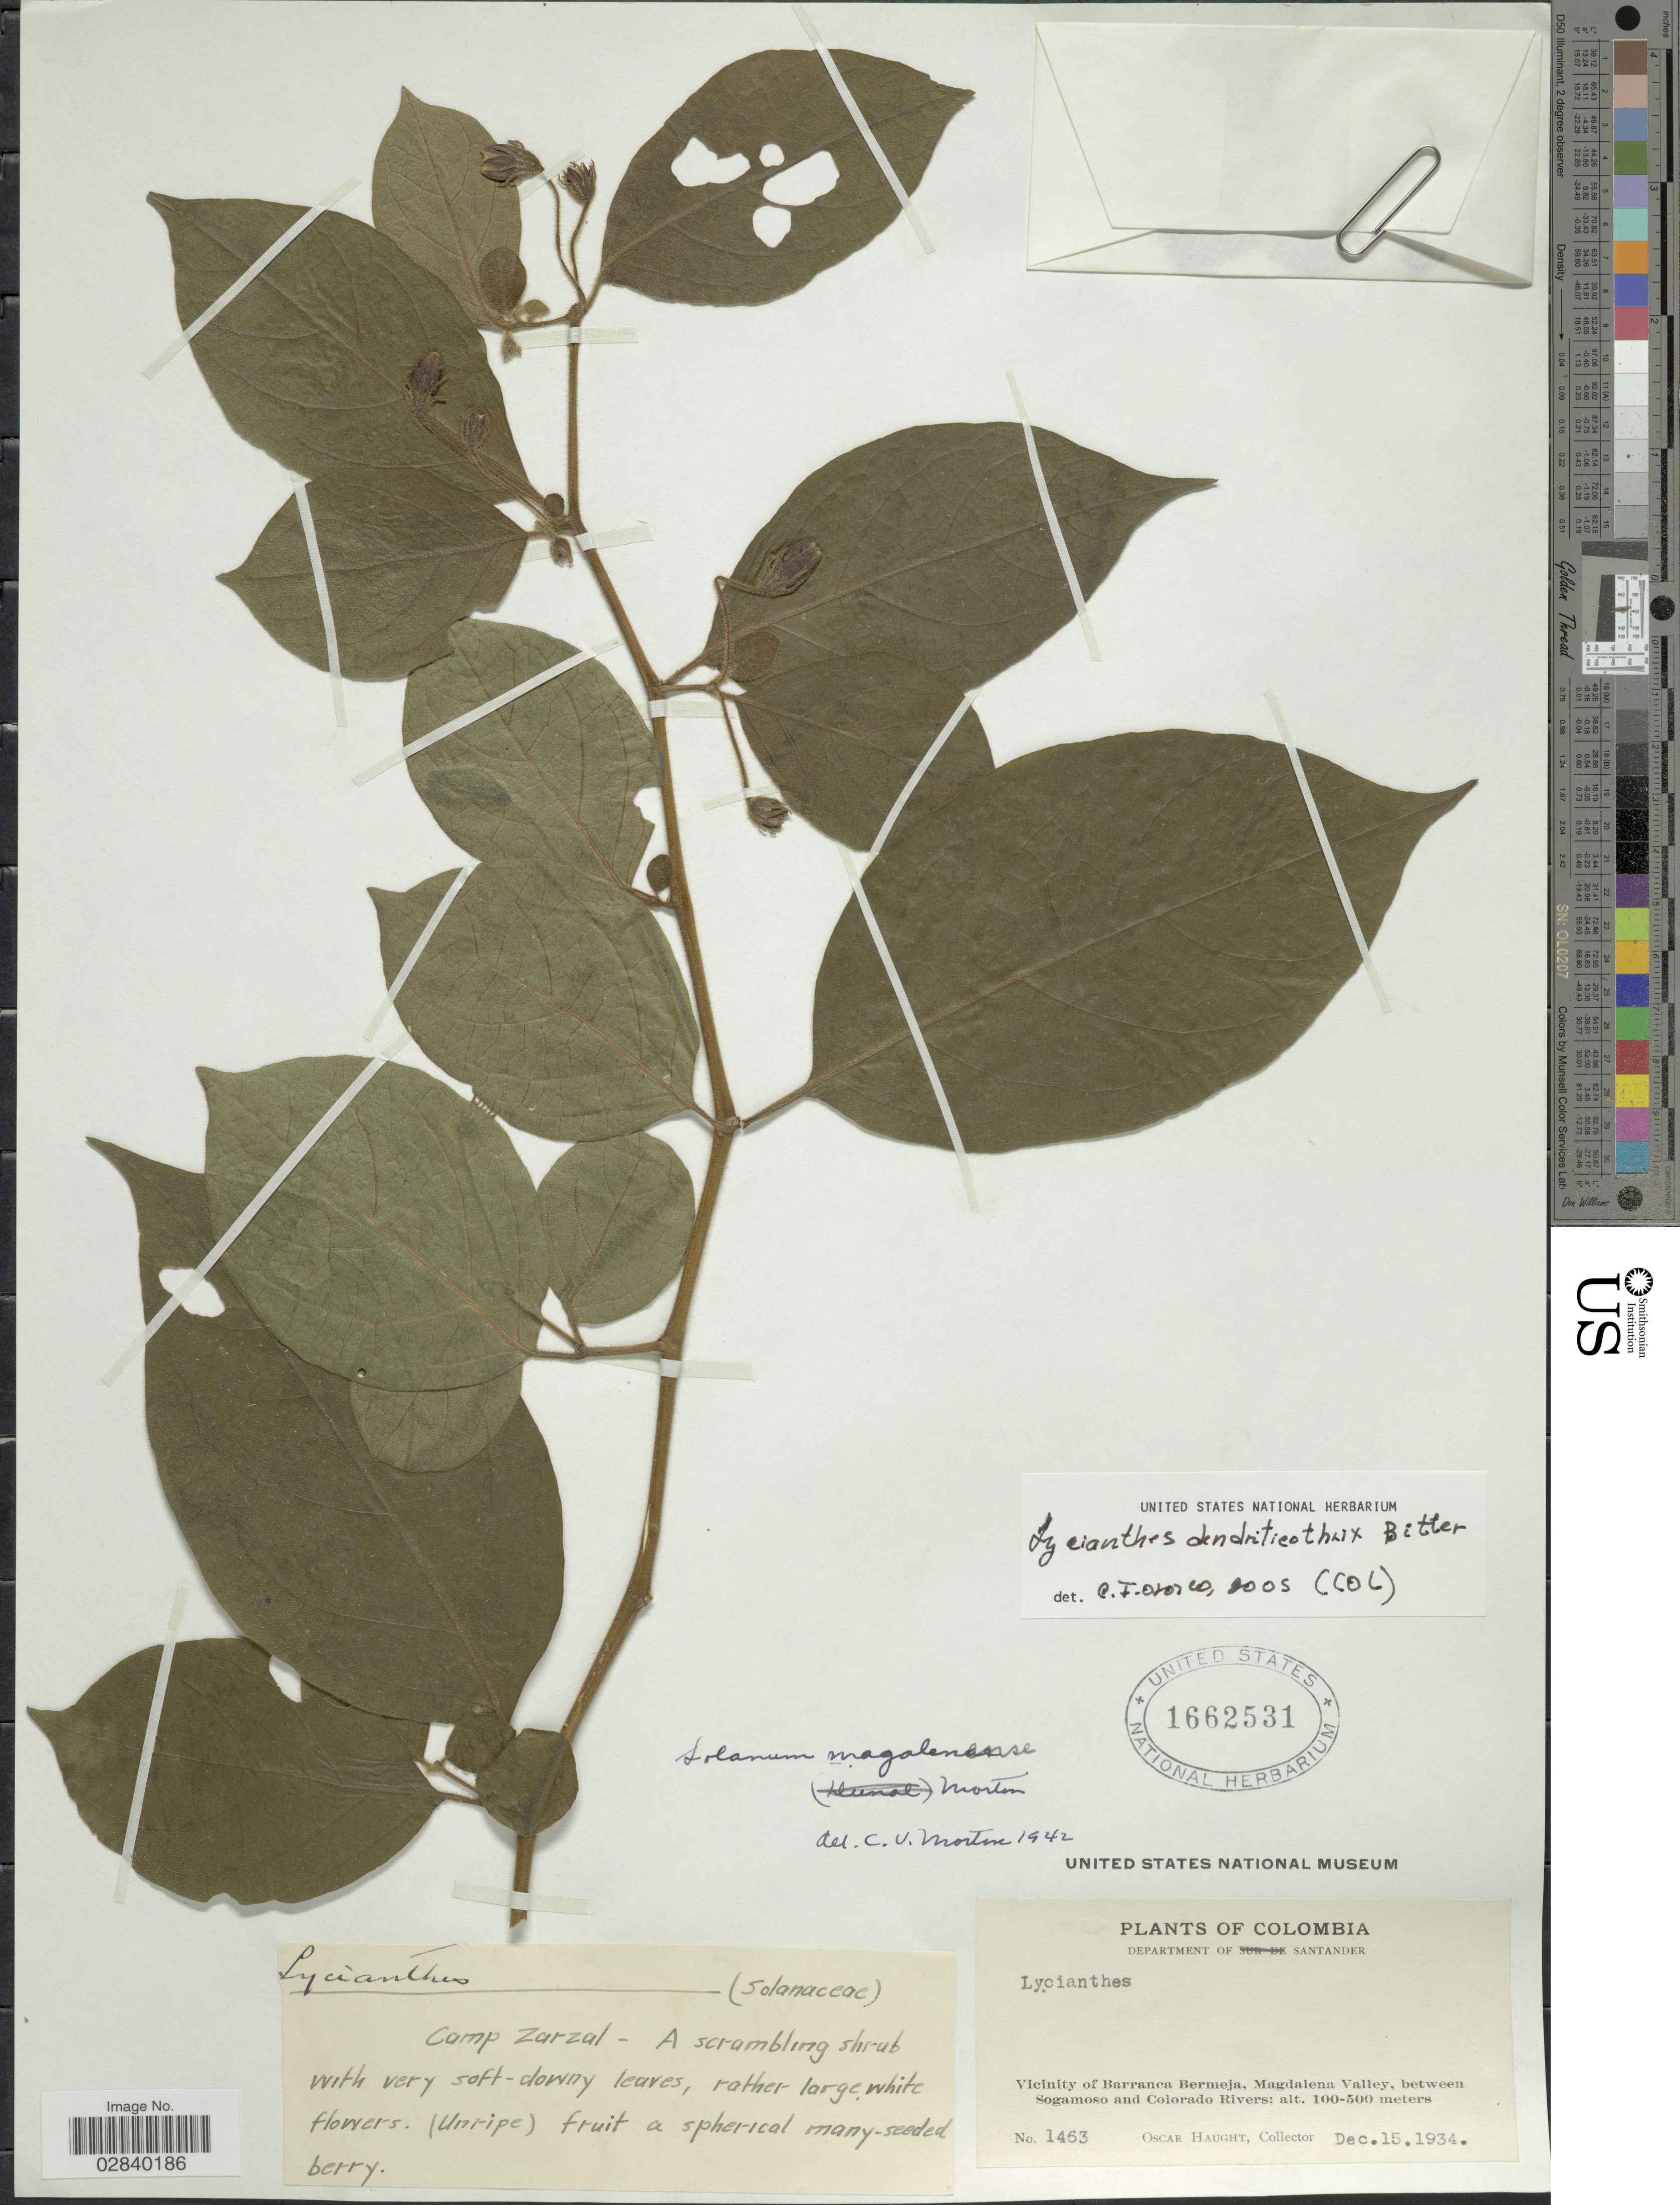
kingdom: Plantae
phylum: Tracheophyta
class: Magnoliopsida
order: Solanales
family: Solanaceae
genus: Lycianthes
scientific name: Lycianthes dendriticothrix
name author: Bitter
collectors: O. L. Haught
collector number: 1463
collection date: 1934-12-15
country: Colombia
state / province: Santander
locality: Department of Santander. Camp Zarzal. Vicinity of Barranca Bermeja, Magdalena Valley, between Sogamoso and Colorado Rivers.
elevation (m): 100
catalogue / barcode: US 1662531